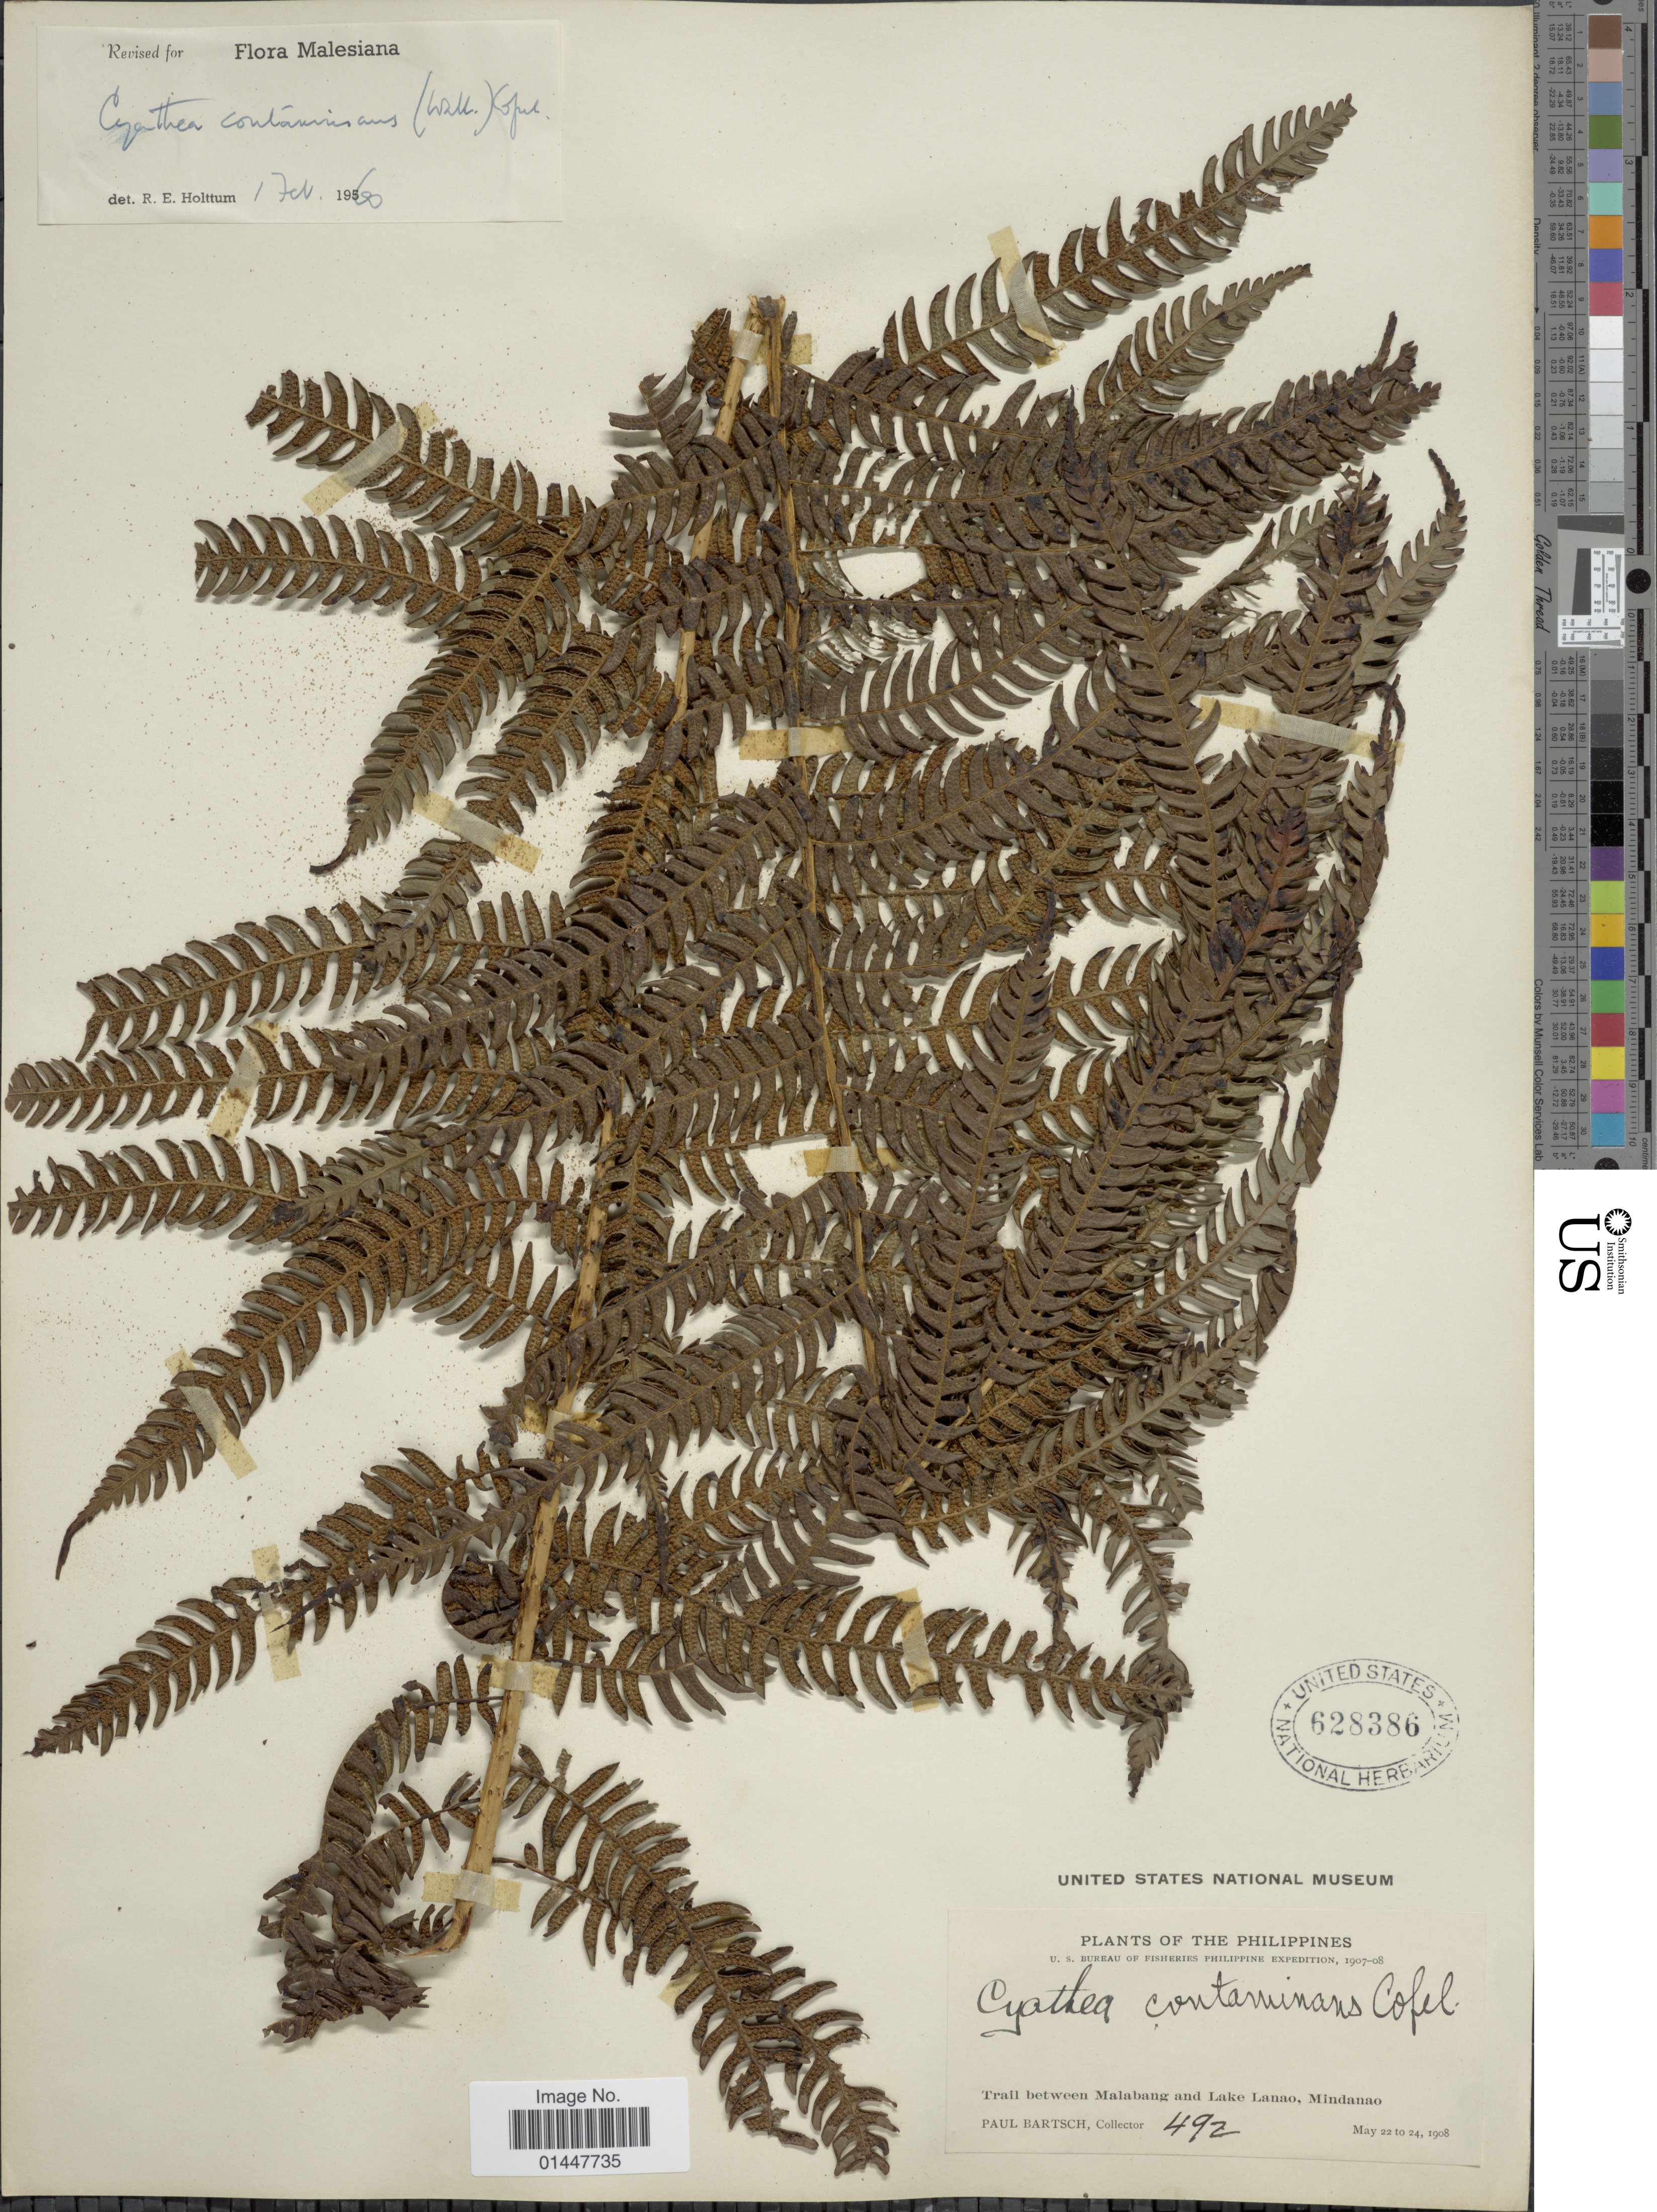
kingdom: Plantae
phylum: Tracheophyta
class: Polypodiopsida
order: Cyatheales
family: Cyatheaceae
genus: Sphaeropteris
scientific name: Sphaeropteris glauca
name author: (Blume) R.M. Tryon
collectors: P. Bartsch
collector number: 492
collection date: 1908-05-22/1908-05-24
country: Philippines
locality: Trail between Malabang and Lake Lanao, Mindanao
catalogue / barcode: US 628386